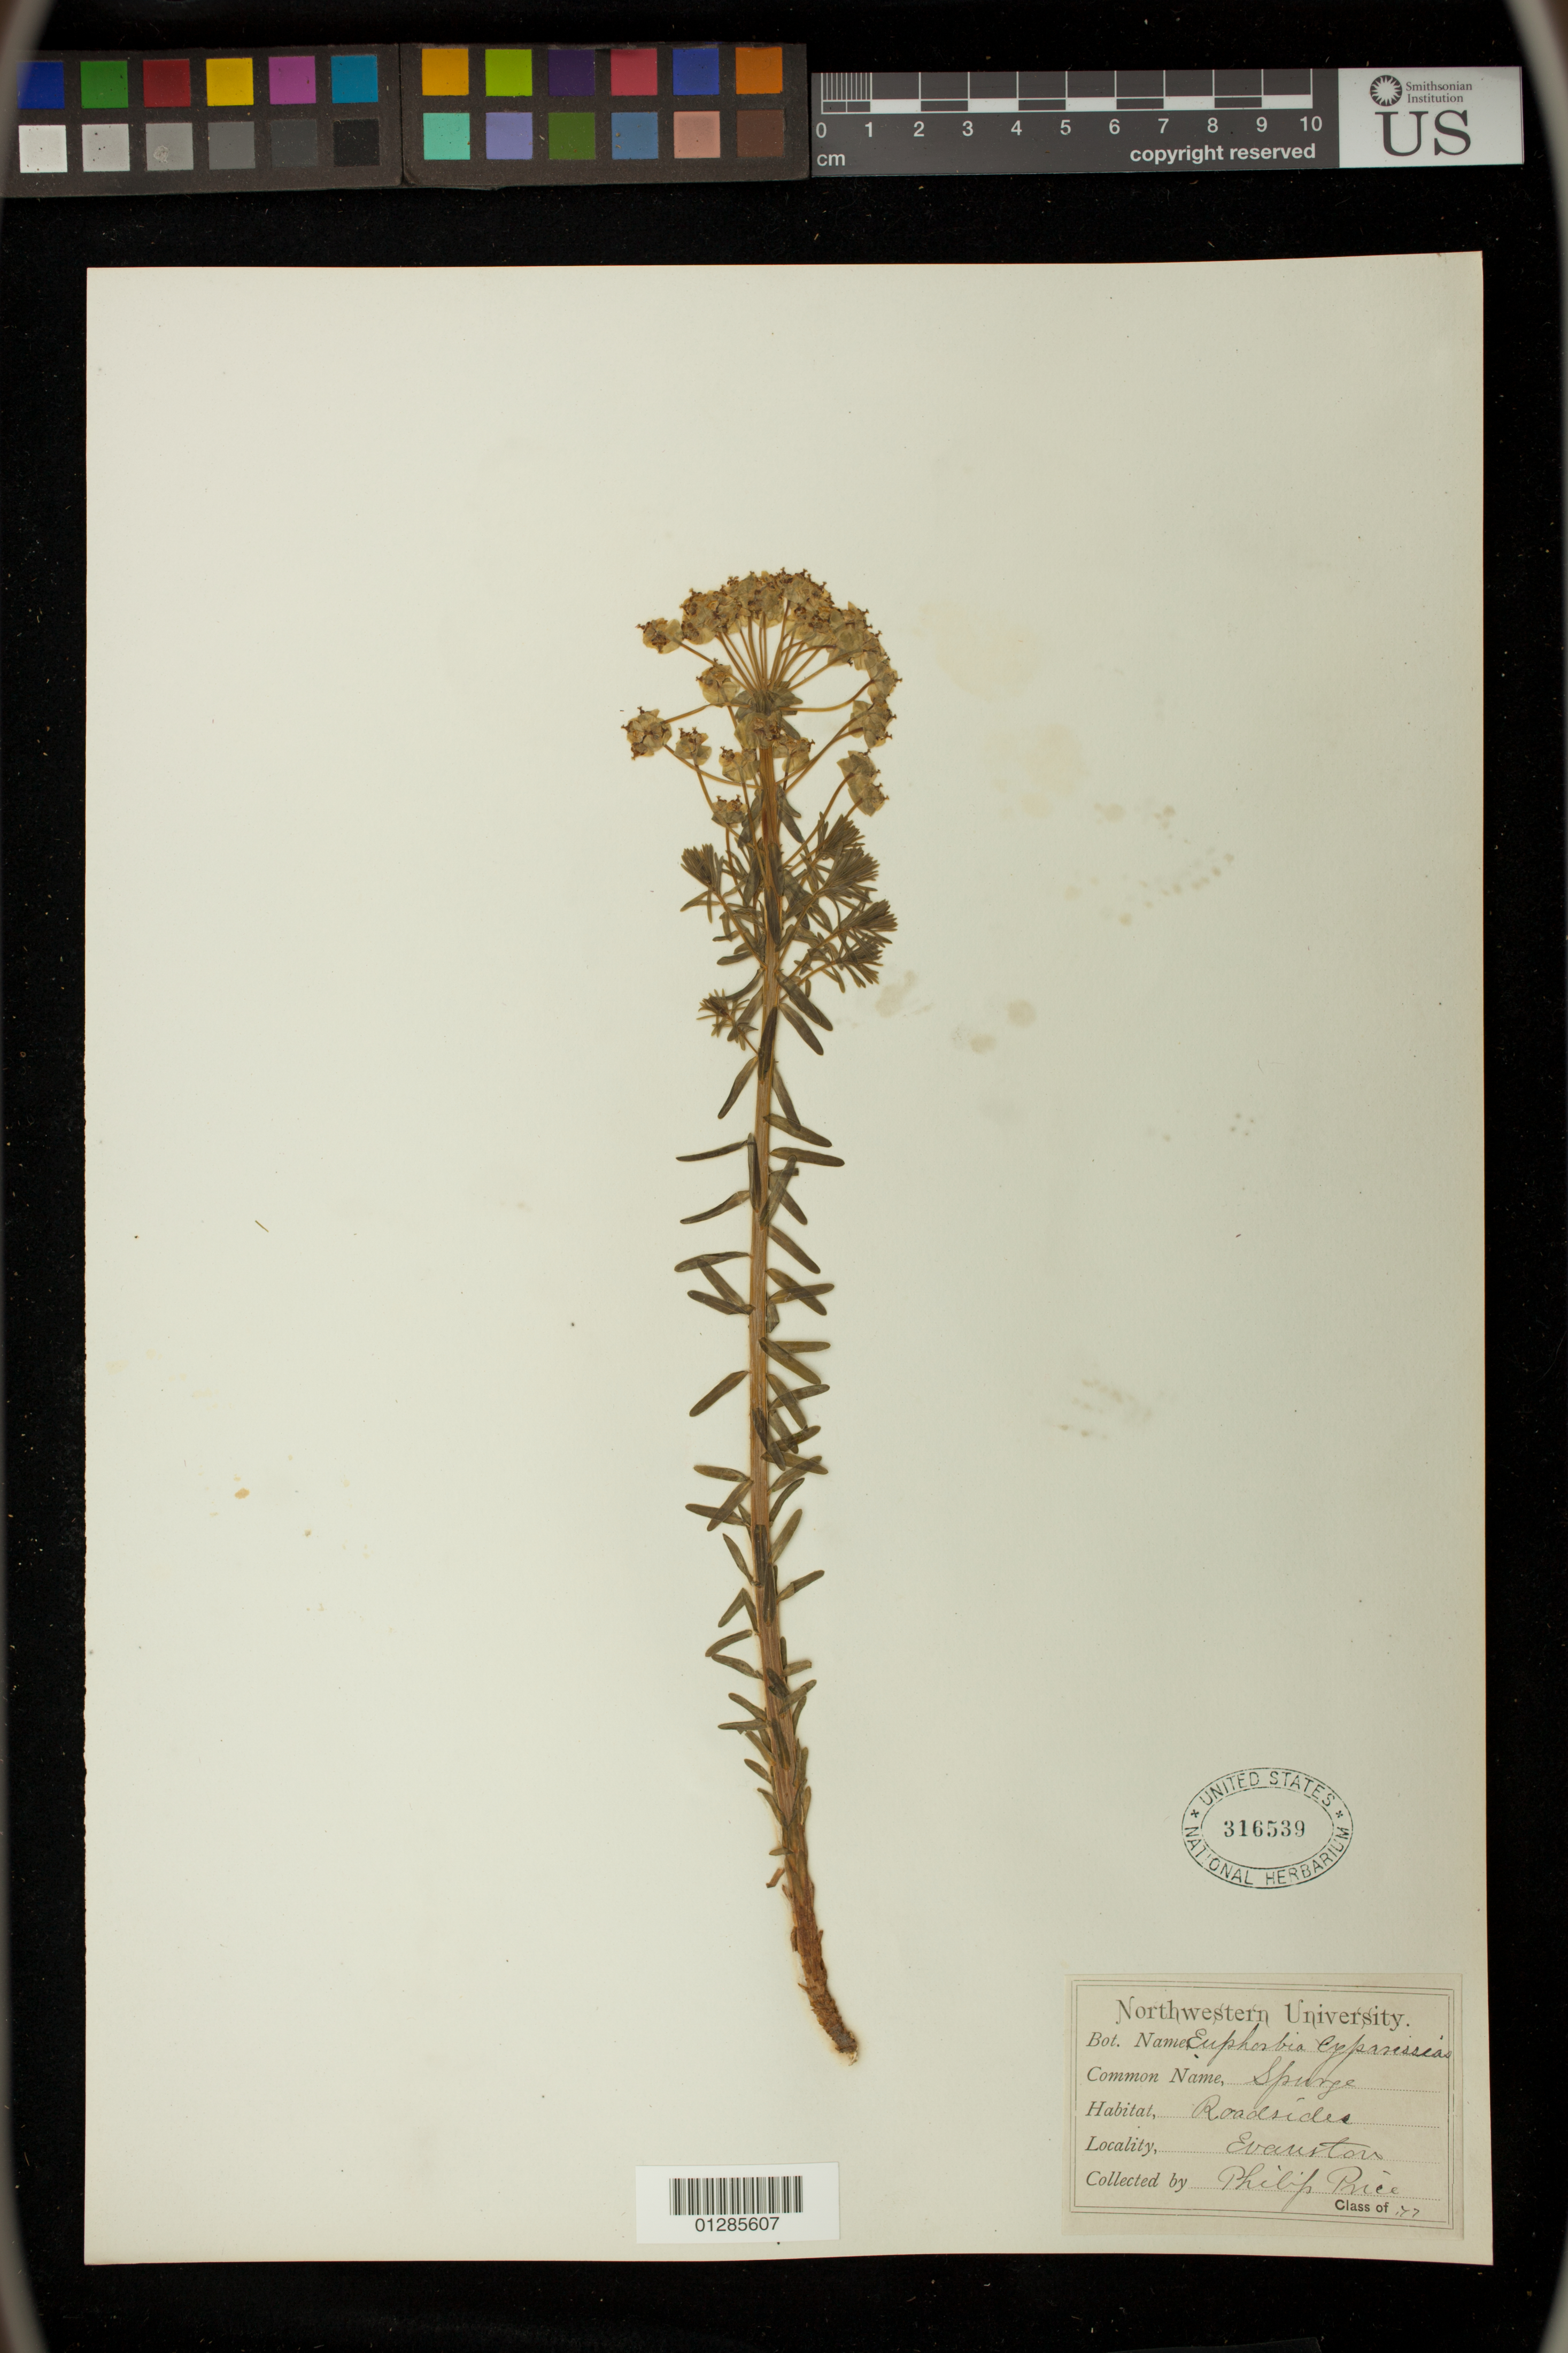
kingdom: Plantae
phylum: Tracheophyta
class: Magnoliopsida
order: Malpighiales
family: Euphorbiaceae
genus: Euphorbia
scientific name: Euphorbia cyparissias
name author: L.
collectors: P. Price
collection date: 1977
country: United States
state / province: Illinois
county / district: Cook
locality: Evanston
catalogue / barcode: US 316539